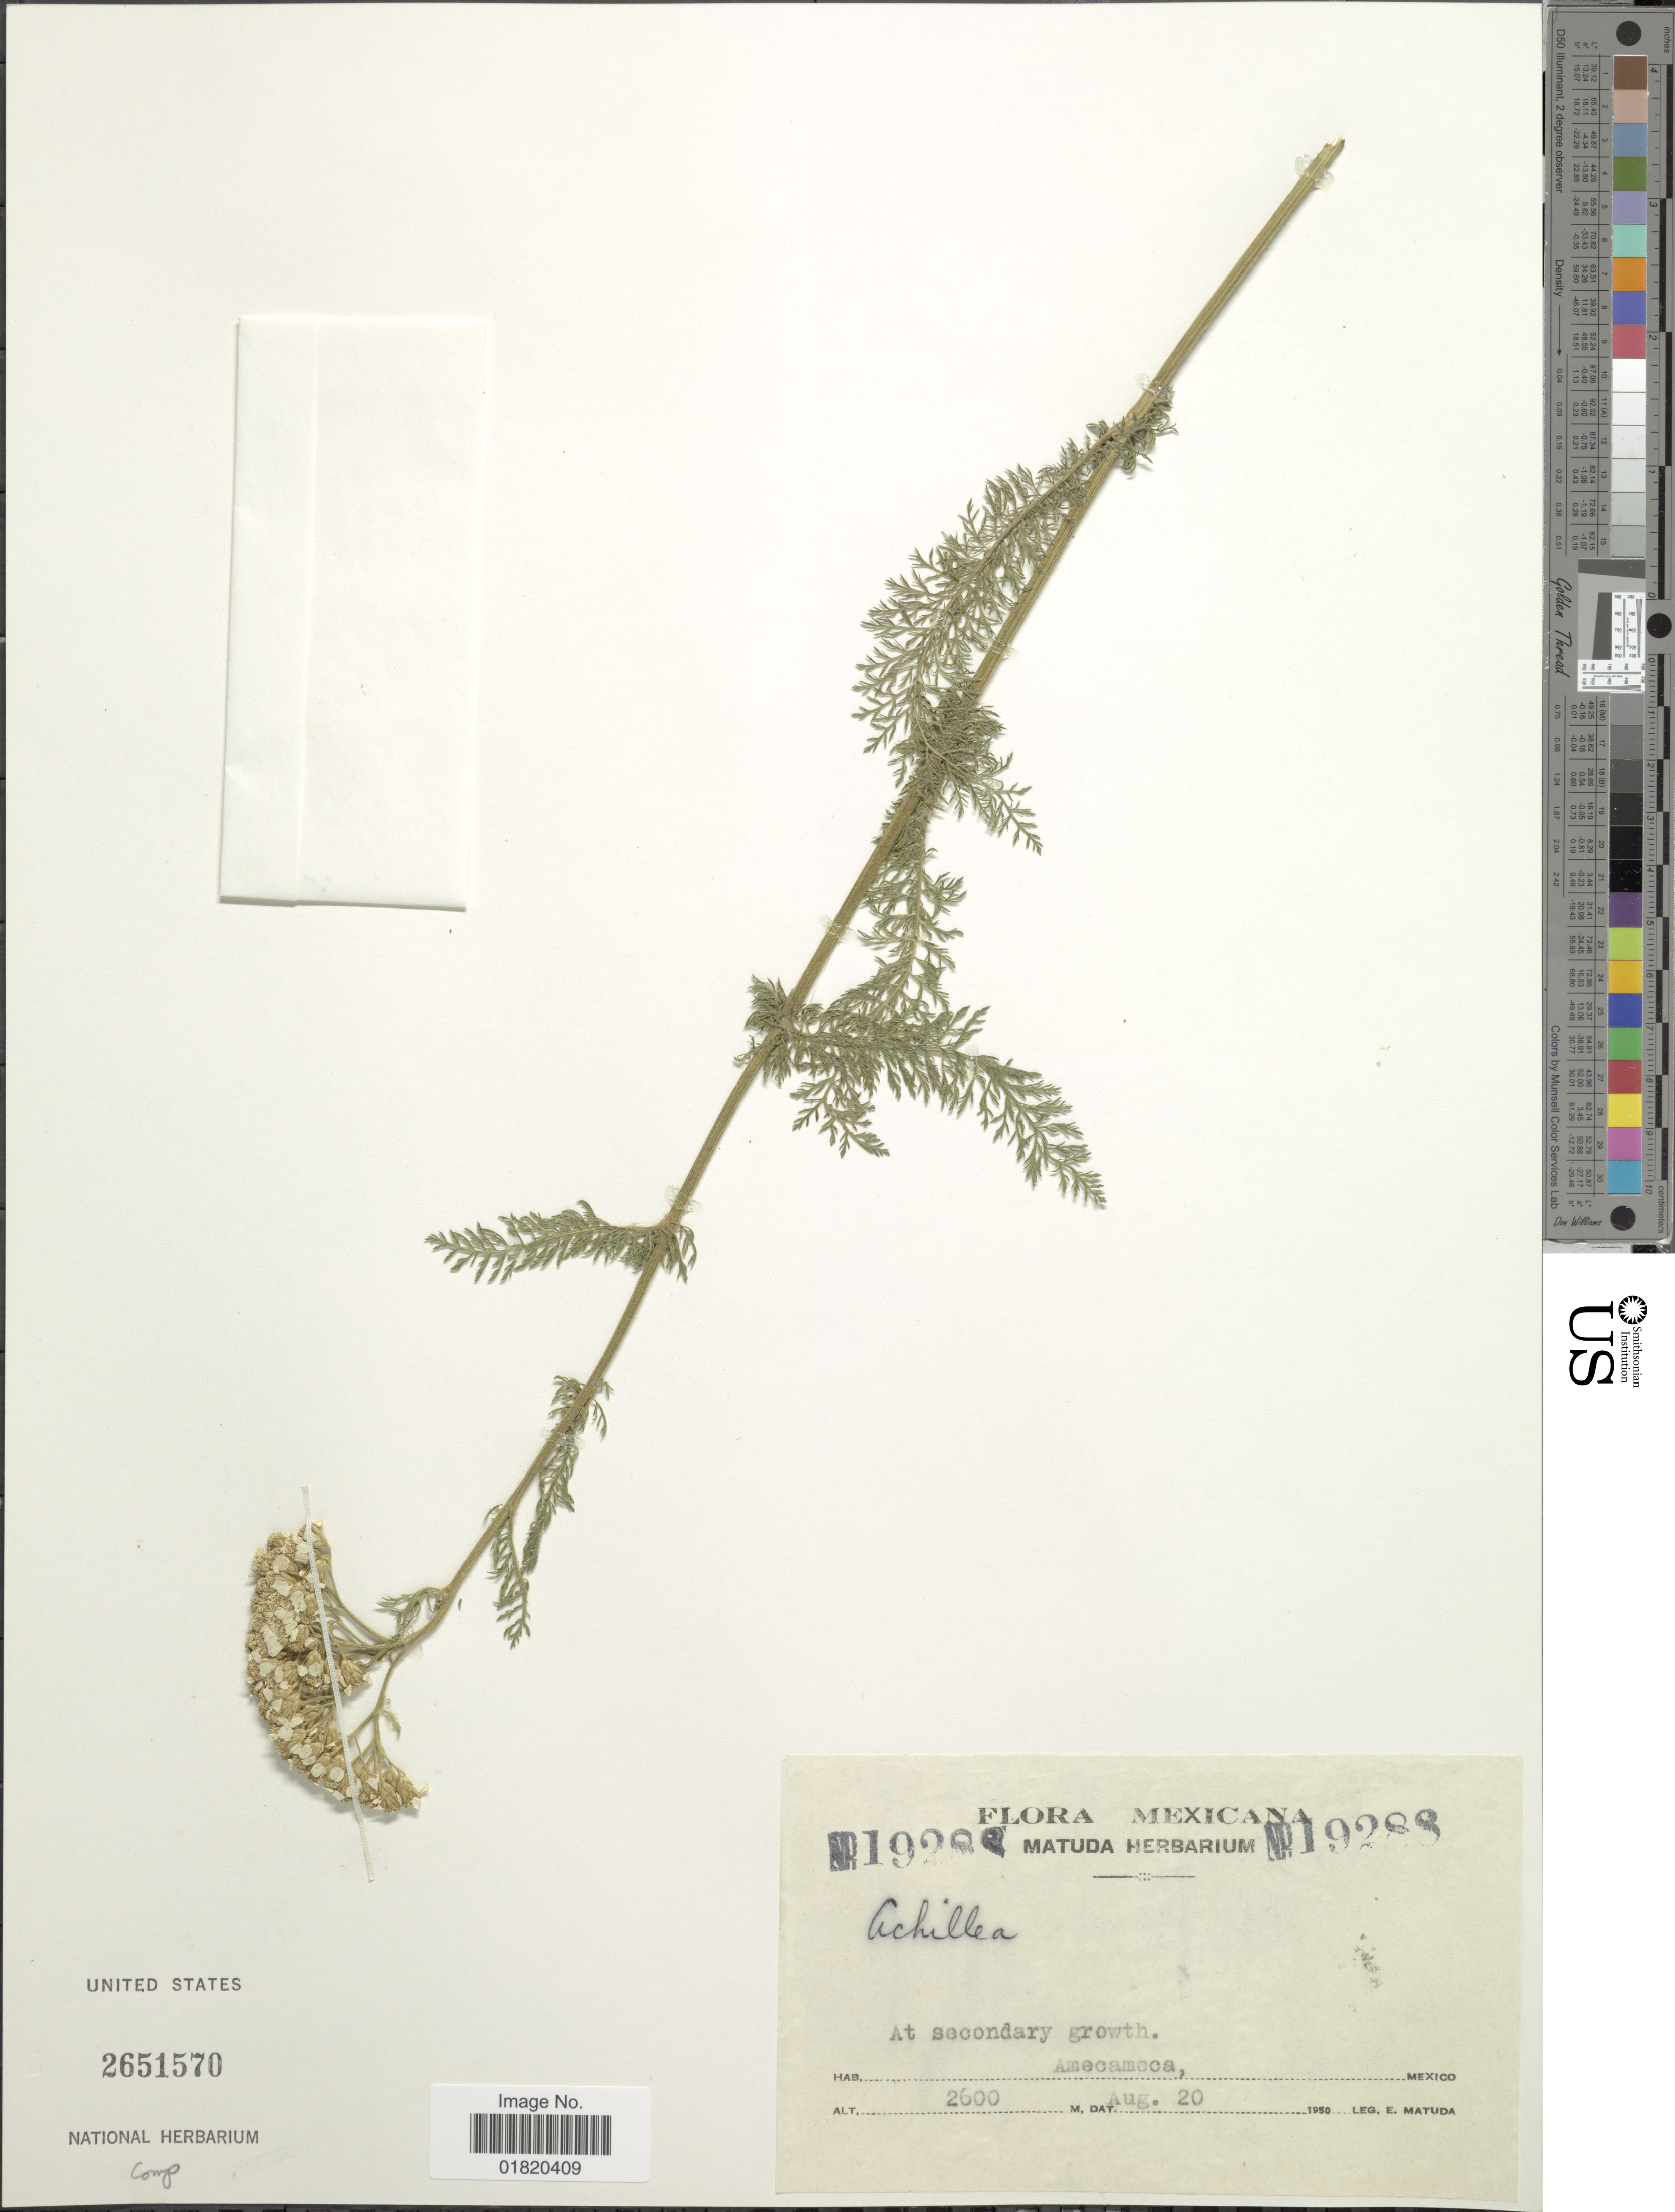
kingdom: Plantae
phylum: Tracheophyta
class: Magnoliopsida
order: Asterales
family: Asteraceae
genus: Achillea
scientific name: Achillea sp.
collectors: E. Matuda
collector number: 19288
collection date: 1950-08-20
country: Mexico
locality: Amecameca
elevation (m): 2600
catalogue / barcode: US 2651570